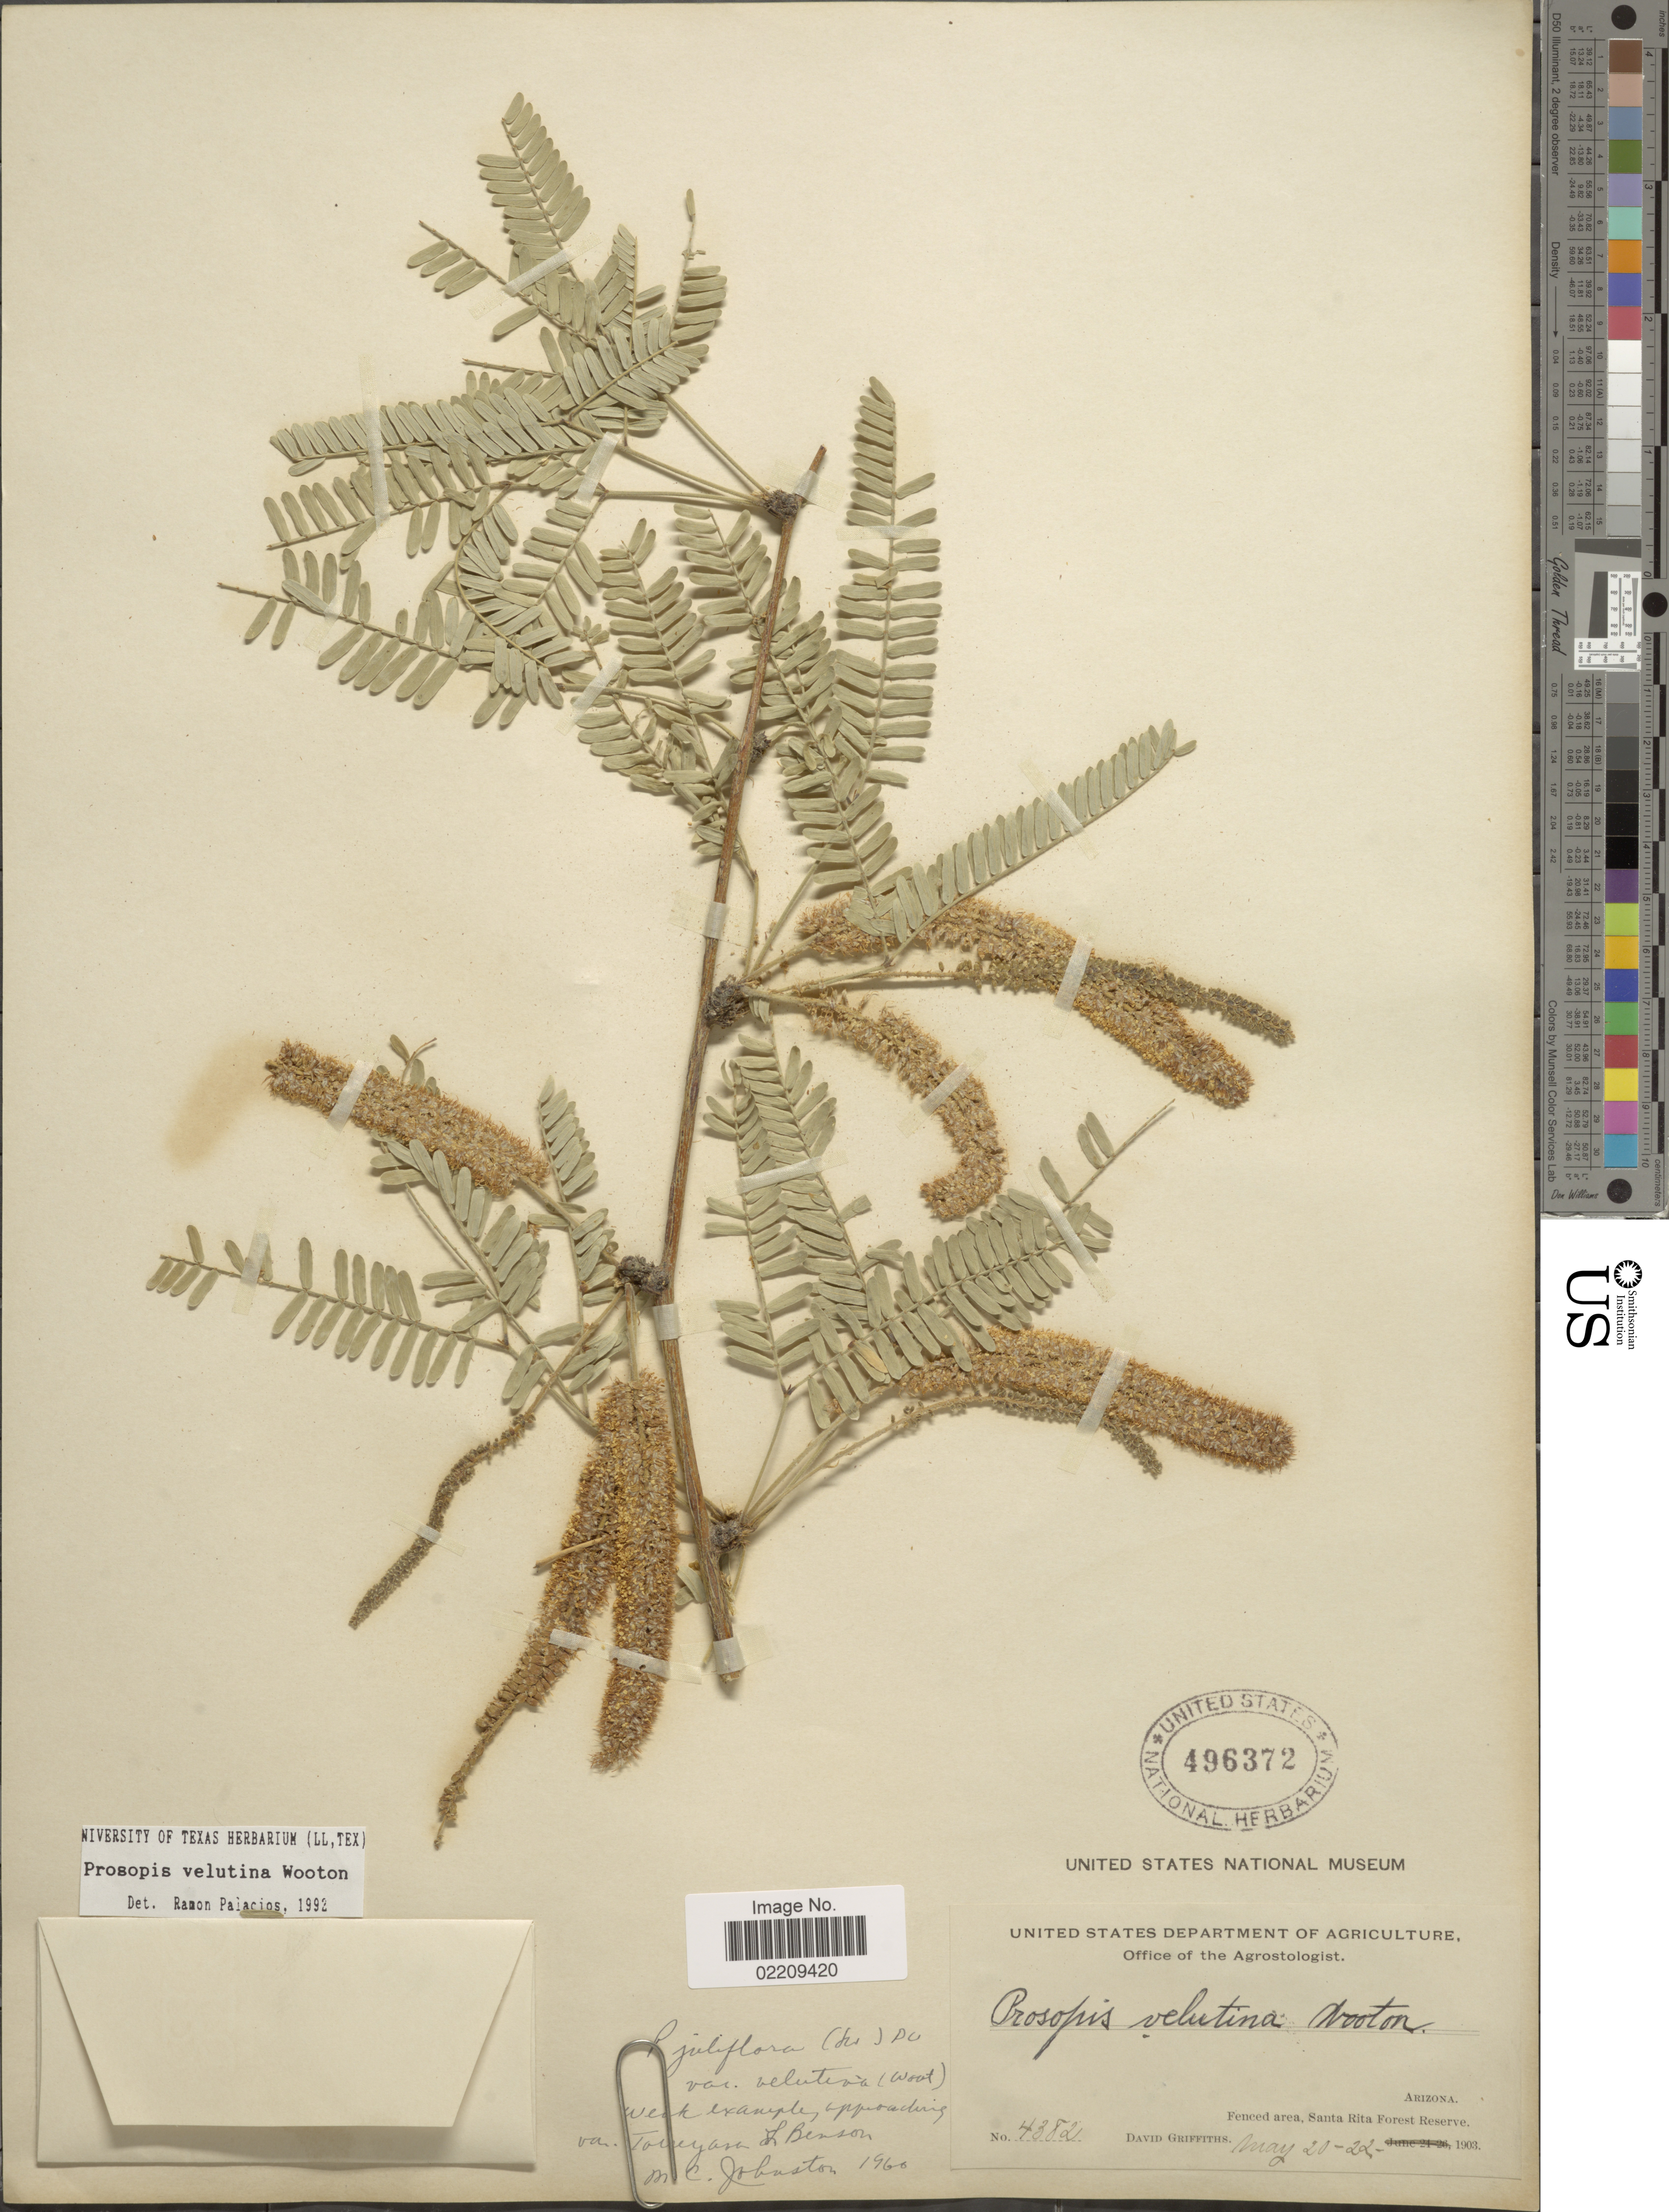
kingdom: Plantae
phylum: Tracheophyta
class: Magnoliopsida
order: Fabales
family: Fabaceae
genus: Neltuma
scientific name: Neltuma velutina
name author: (Wooton) Britton & Rose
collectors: D. Griffiths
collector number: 4382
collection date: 1903-05-20/1903-05-22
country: United States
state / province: Arizona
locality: Fenced area, Santa Rita Forest Reserve.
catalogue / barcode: US 496372